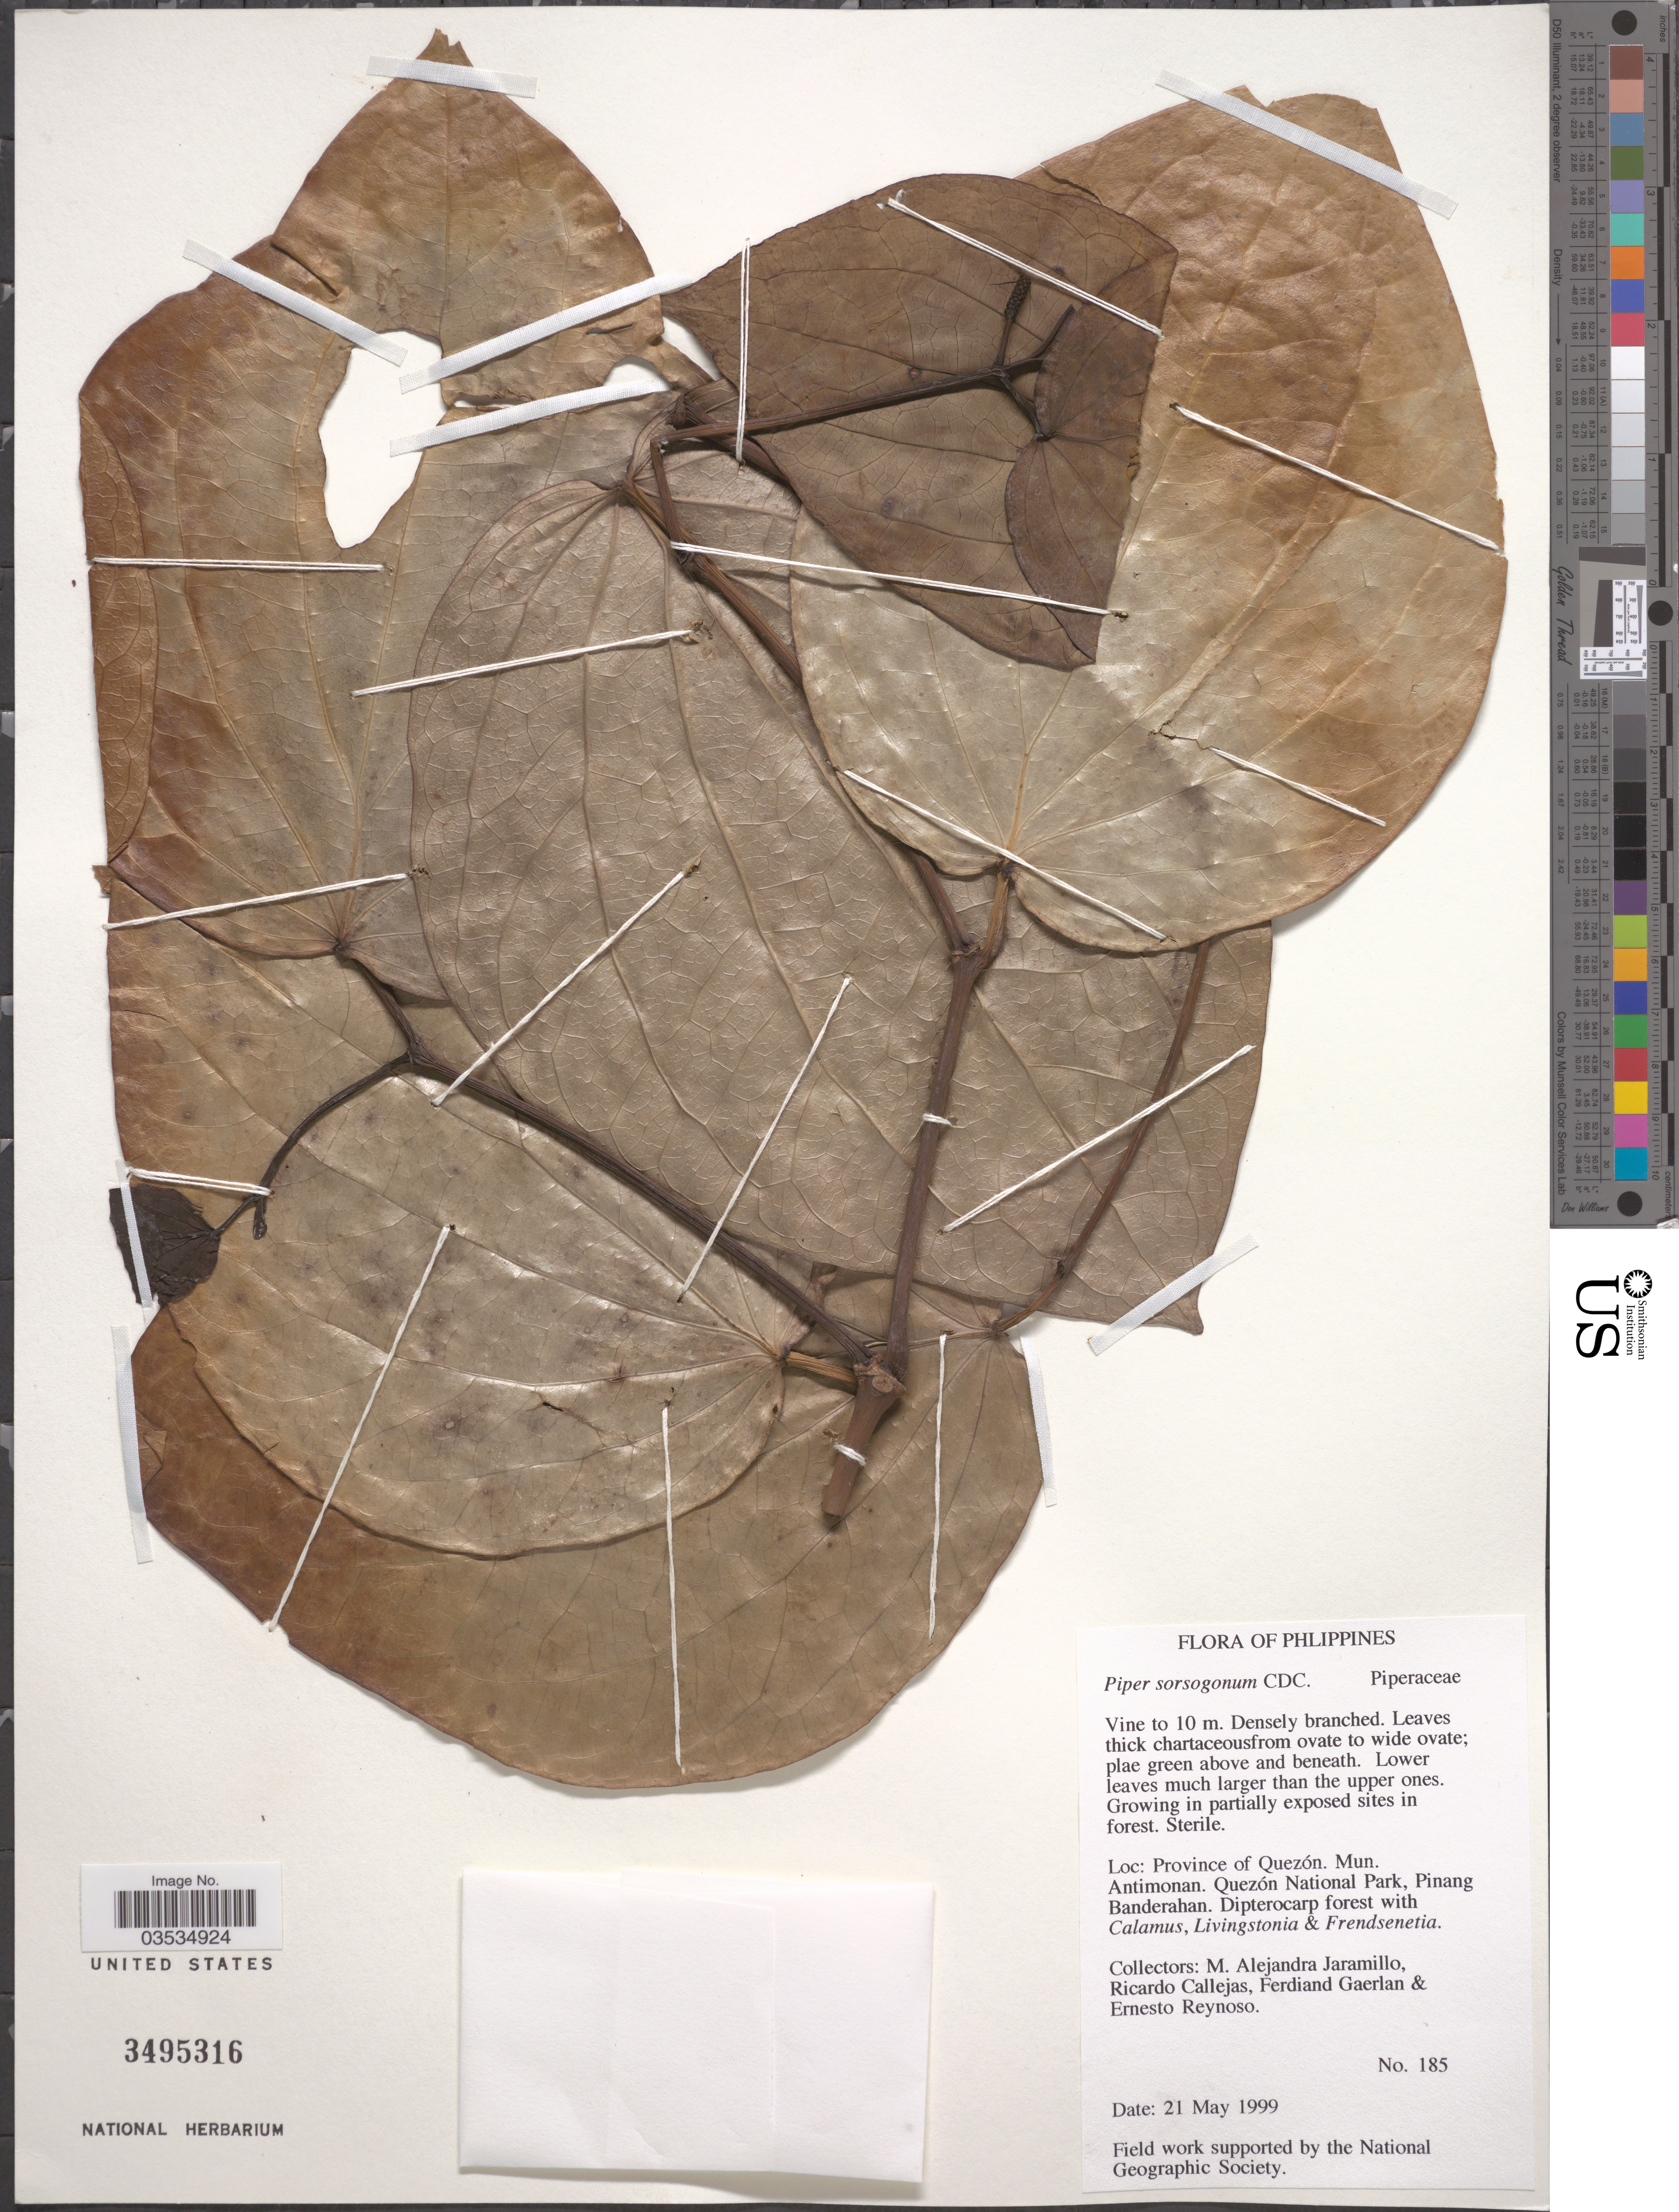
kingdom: Plantae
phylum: Tracheophyta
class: Magnoliopsida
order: Piperales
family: Piperaceae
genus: Piper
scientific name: Piper sorsogonum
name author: C. DC.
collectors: M. A. Jaramillo, R. Callejas, F. Gaerlan & E. Reynoso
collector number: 185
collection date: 1999-05-21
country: Philippines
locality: Province of Quezón. Mun. Antimonan. Quezón National Park, Pinang Banderahan.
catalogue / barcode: US 3495316